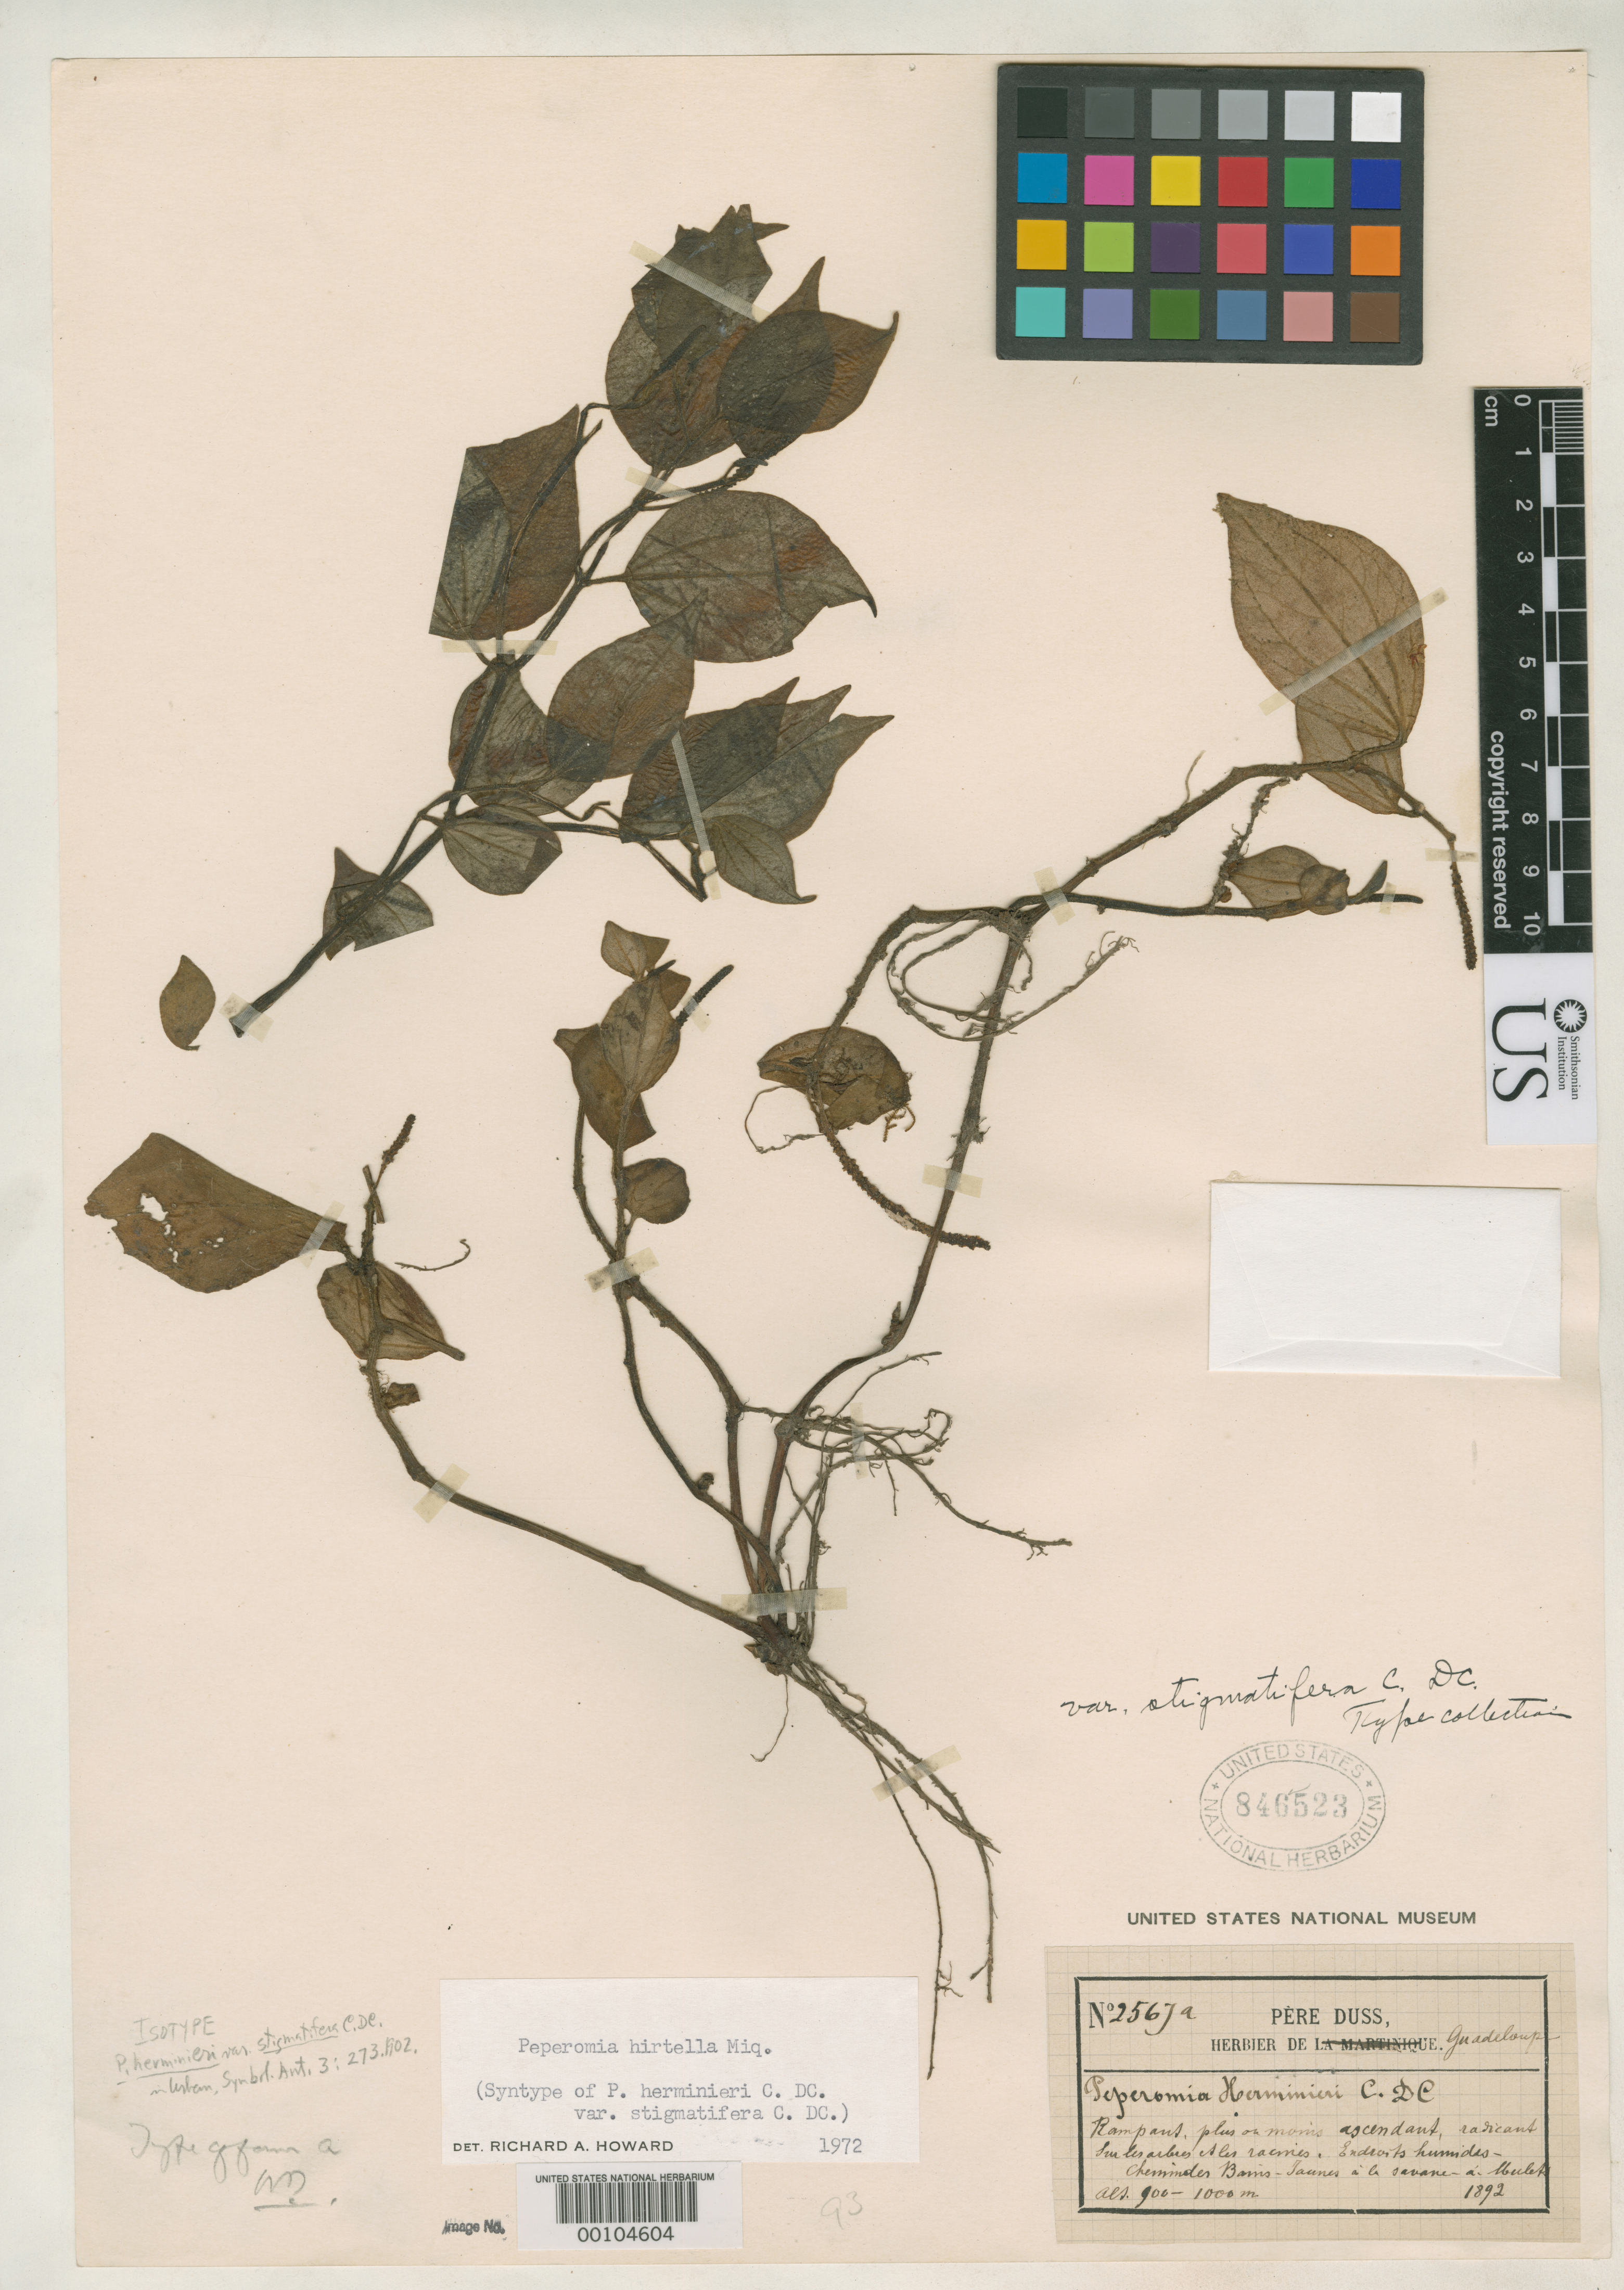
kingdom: Plantae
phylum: Tracheophyta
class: Magnoliopsida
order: Piperales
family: Piperaceae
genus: Peperomia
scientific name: Peperomia herminieri var. stigmatifera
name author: C. DC. in Urb.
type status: Isotype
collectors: Père Duss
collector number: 2567 a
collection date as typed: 1892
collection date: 1892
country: Guadeloupe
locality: Bains Jauner to La Savane.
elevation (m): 800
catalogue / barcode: US 846523